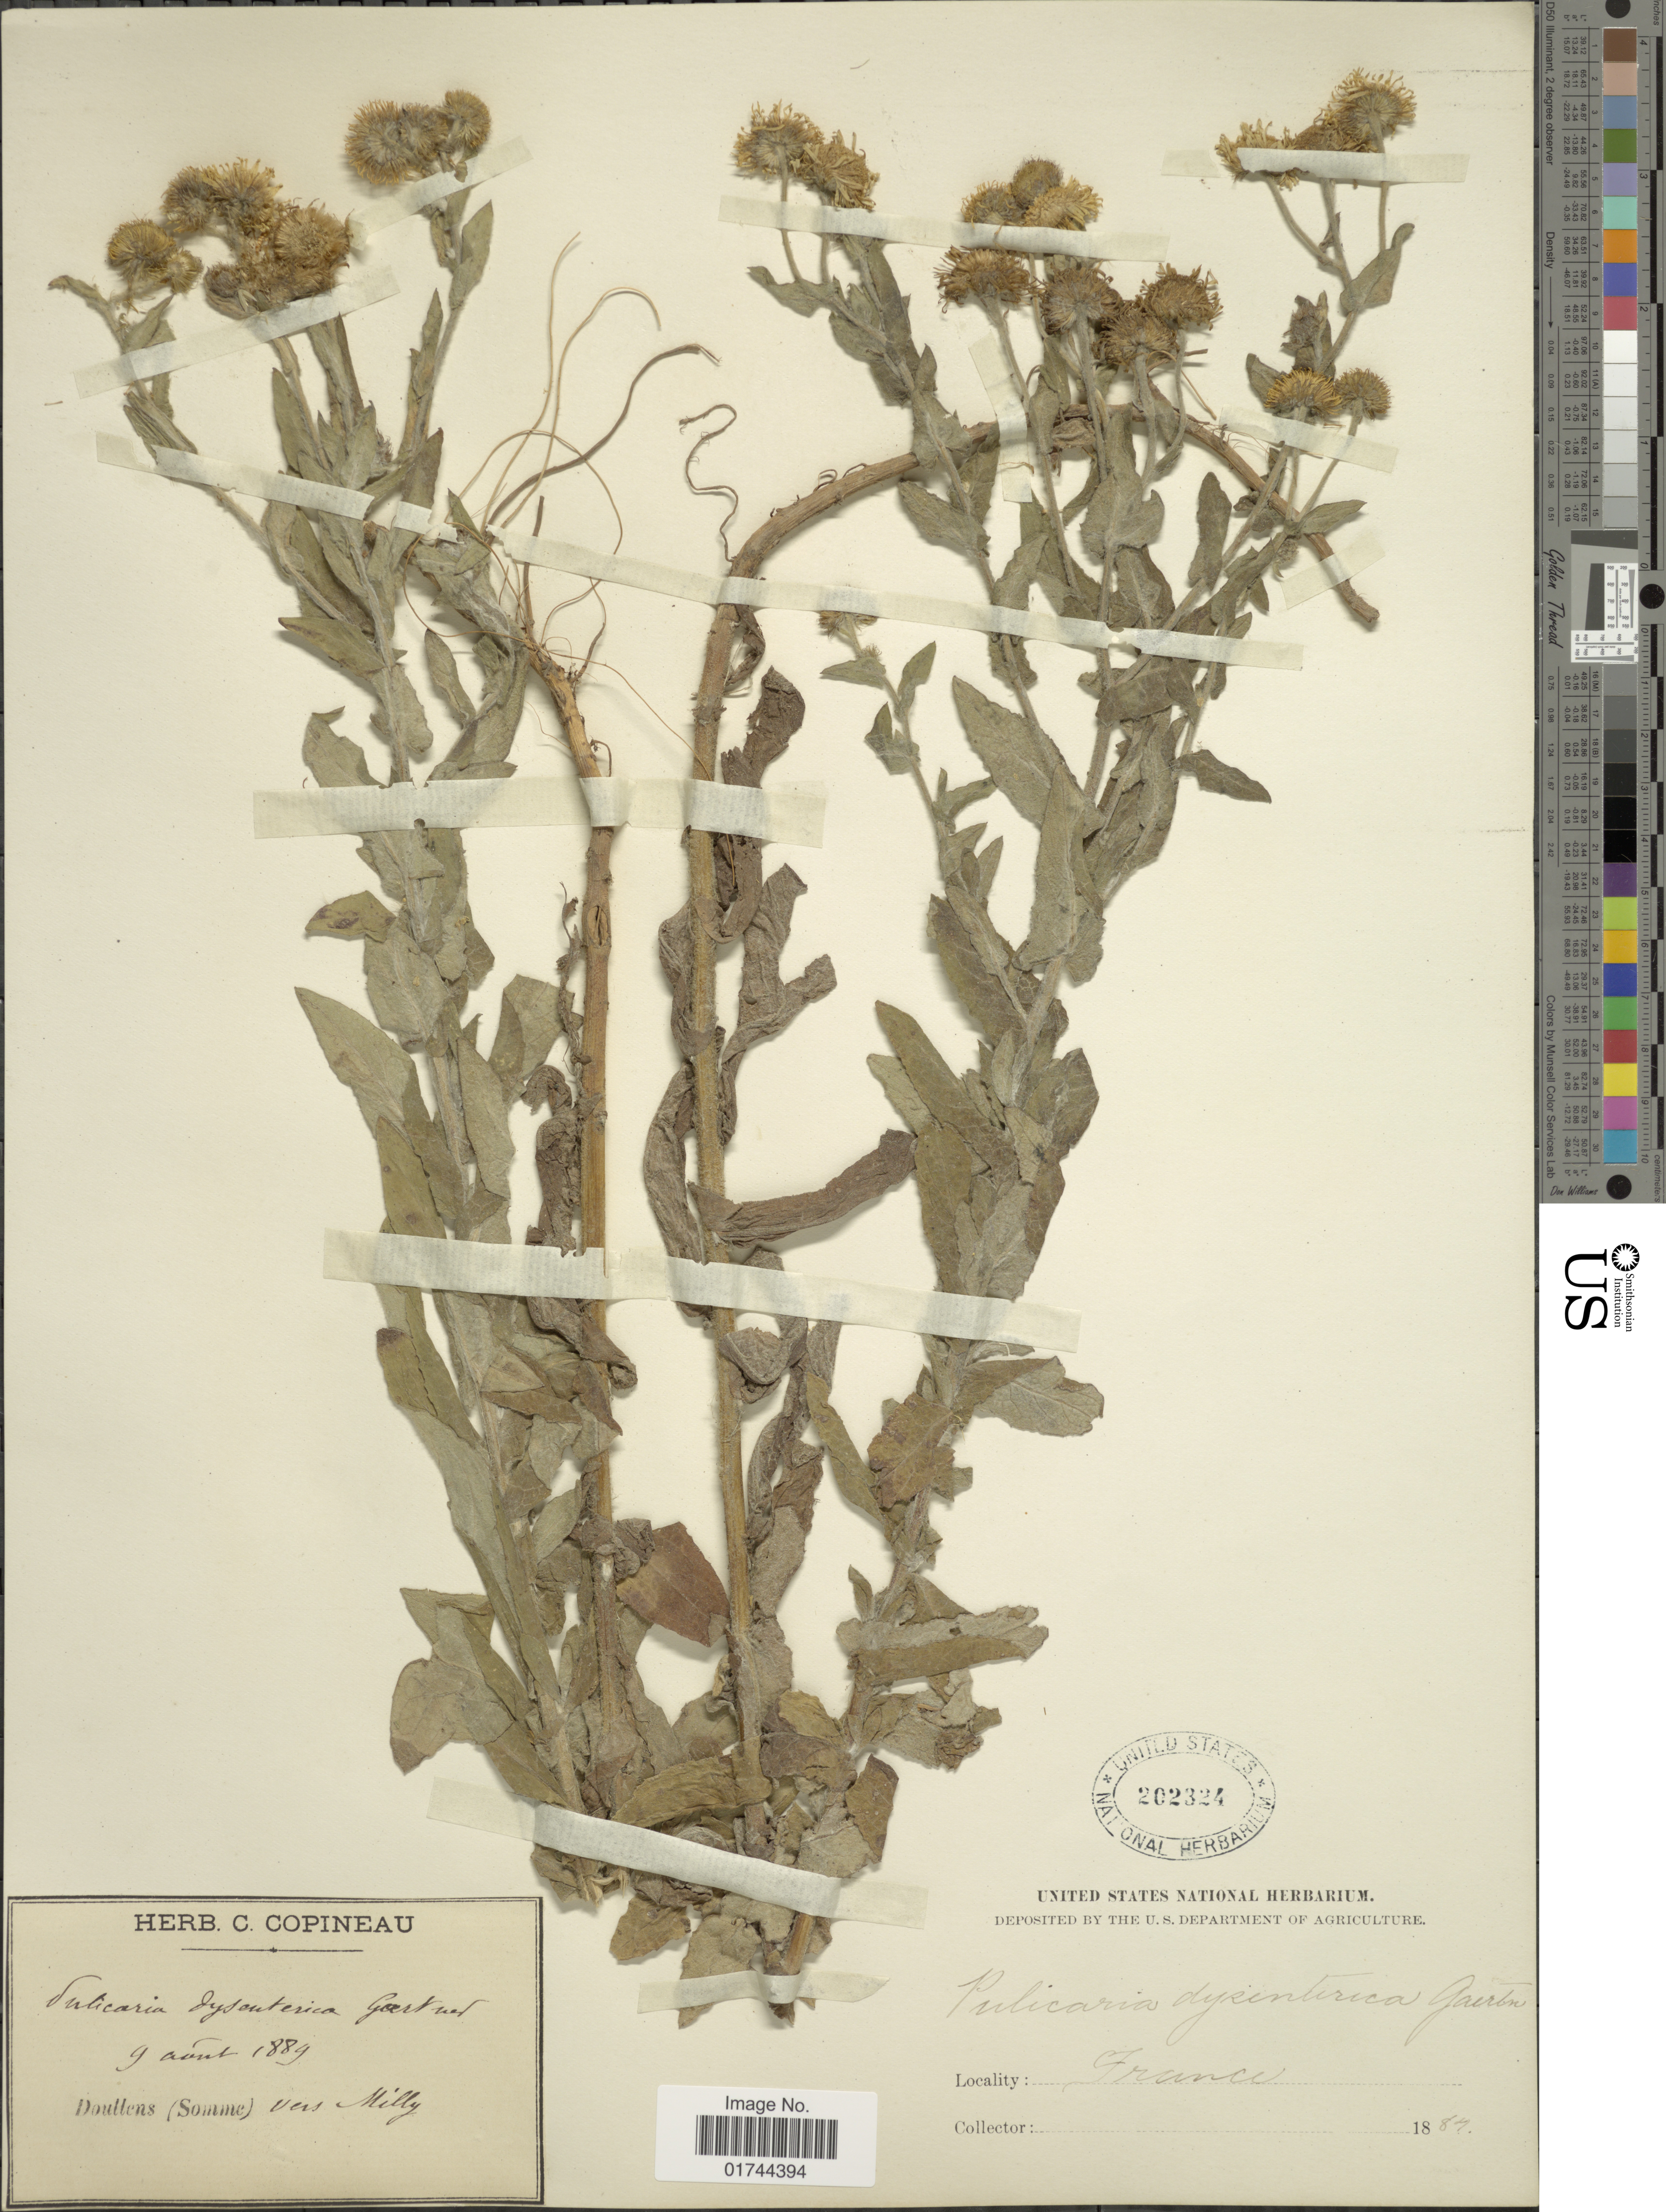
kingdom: Plantae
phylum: Tracheophyta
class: Magnoliopsida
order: Asterales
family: Asteraceae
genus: Pulicaria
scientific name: Pulicaria dysenterica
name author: (L.) Bernh.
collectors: ex herb. C. Copineau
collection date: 1889-08-09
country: France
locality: Douttens (Somme) vers Milly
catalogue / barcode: US 2023274